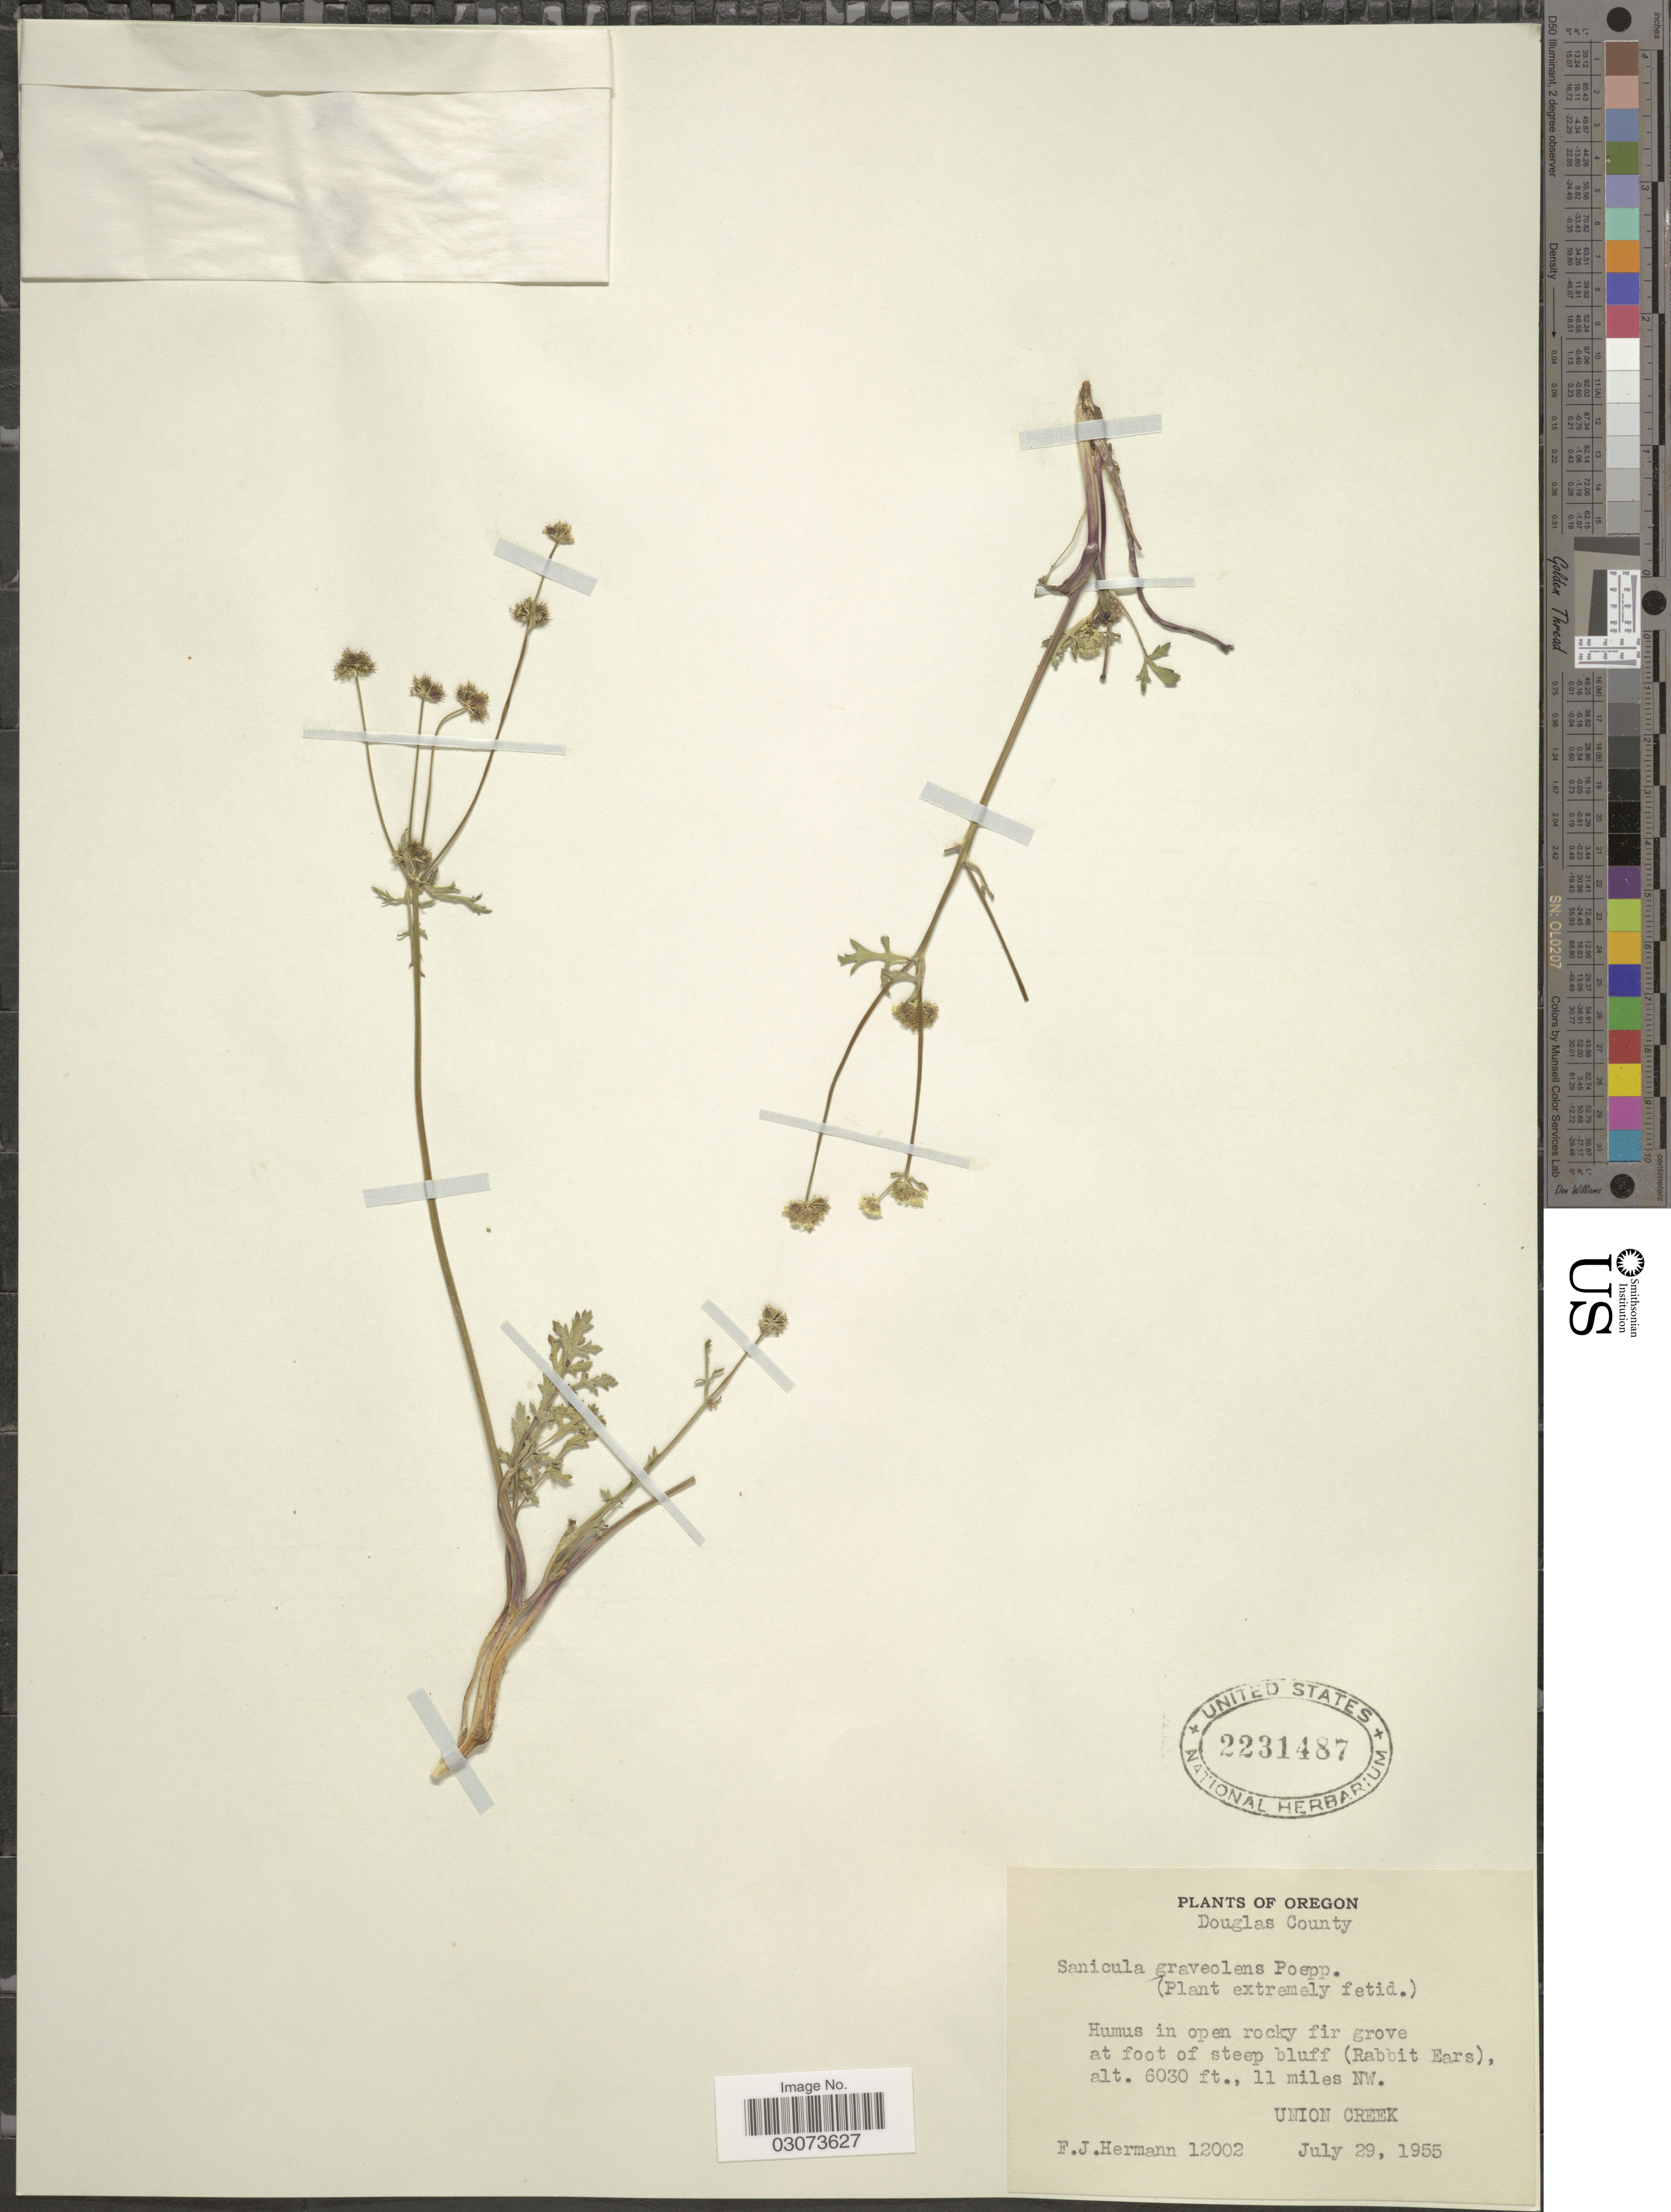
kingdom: Plantae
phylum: Tracheophyta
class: Magnoliopsida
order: Apiales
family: Apiaceae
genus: Sanicula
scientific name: Sanicula graveolens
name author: Poepp. ex DC.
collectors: F. J. Hermann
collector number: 12002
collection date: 1955-07-29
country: United States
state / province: Oregon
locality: Douglas County. At foot of steep bluff (Rabbit Ears), 11 miles NW. Union Creek.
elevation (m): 1838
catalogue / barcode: US 2231487